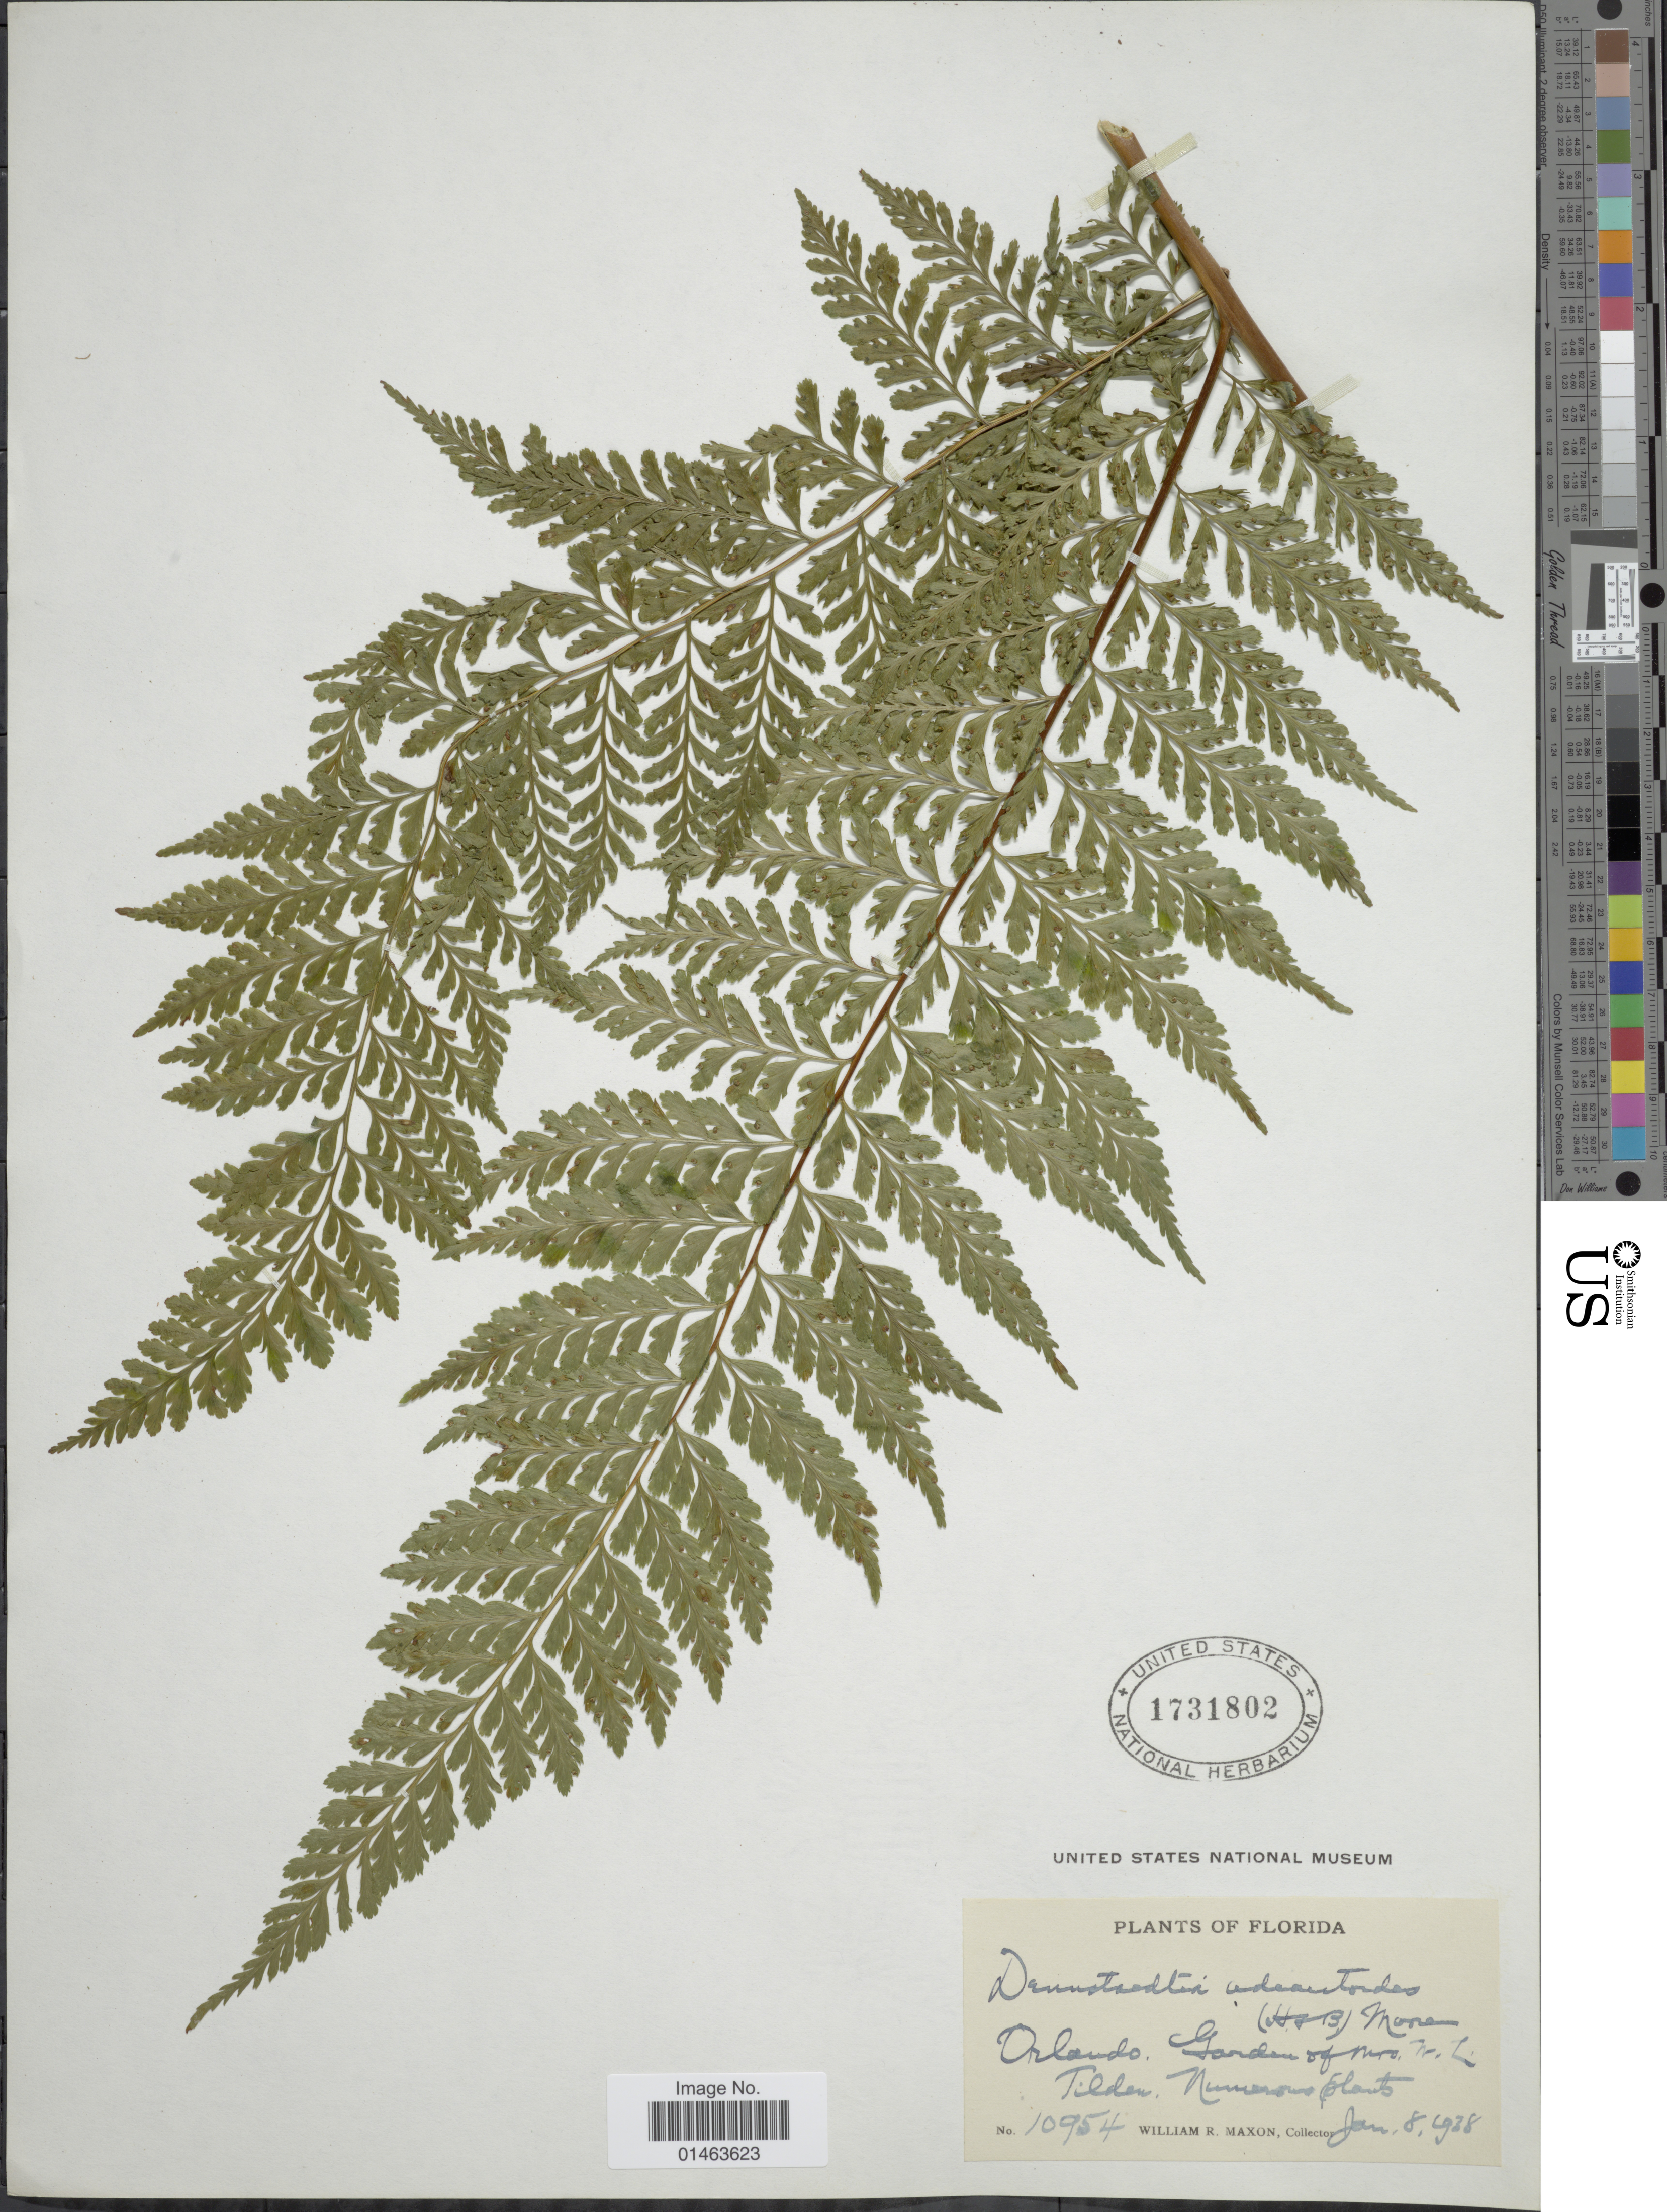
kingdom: Plantae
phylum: Tracheophyta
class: Polypodiopsida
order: Polypodiales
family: Dennstaedtiaceae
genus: Dennstaedtia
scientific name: Dennstaedtia bipinnata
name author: (Cav.) Maxon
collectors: W. R. Maxon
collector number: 10954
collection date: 1938-01-08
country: United States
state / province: Florida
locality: Orlando, Garden of Mrs. W. L. Tilden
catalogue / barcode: US 1731802